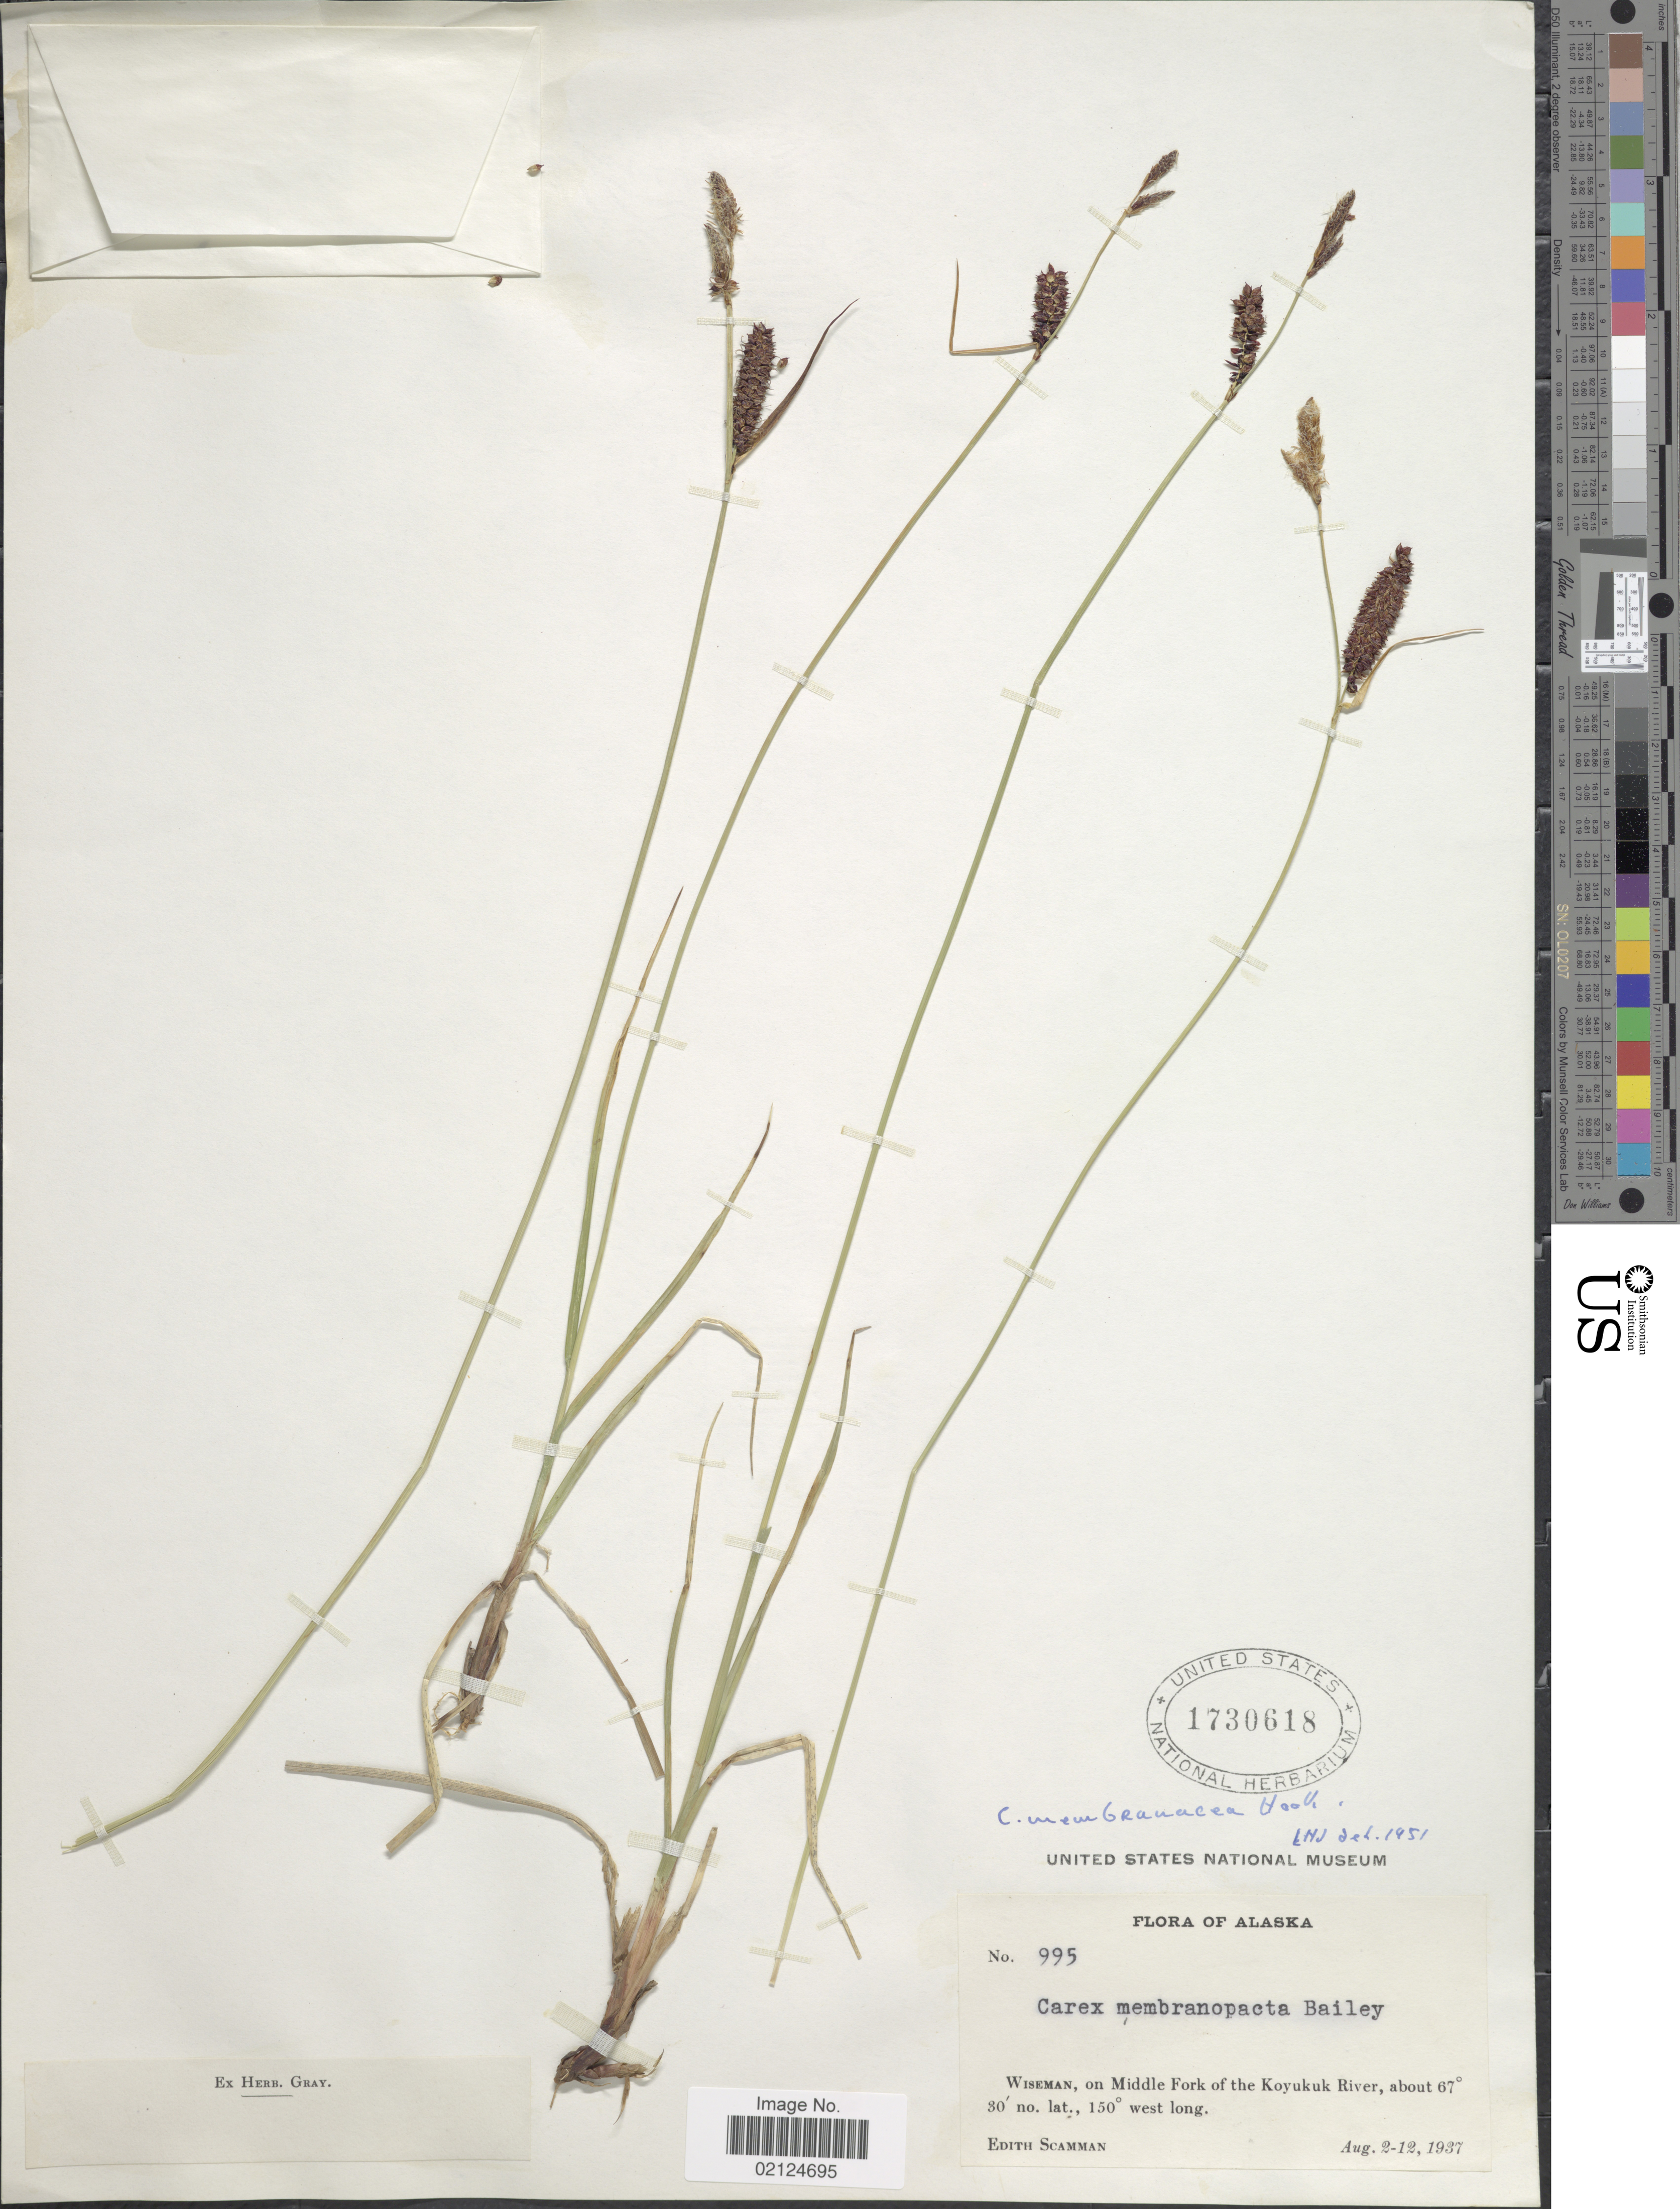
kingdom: Plantae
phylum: Tracheophyta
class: Liliopsida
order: Poales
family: Cyperaceae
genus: Carex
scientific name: Carex membranacea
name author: Hook.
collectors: E. Scamman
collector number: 995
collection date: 1937-08-02/1937-08-12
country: United States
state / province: Alaska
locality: Wiseman, on Middle Fork of the Koyukuk River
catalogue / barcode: US 1730618